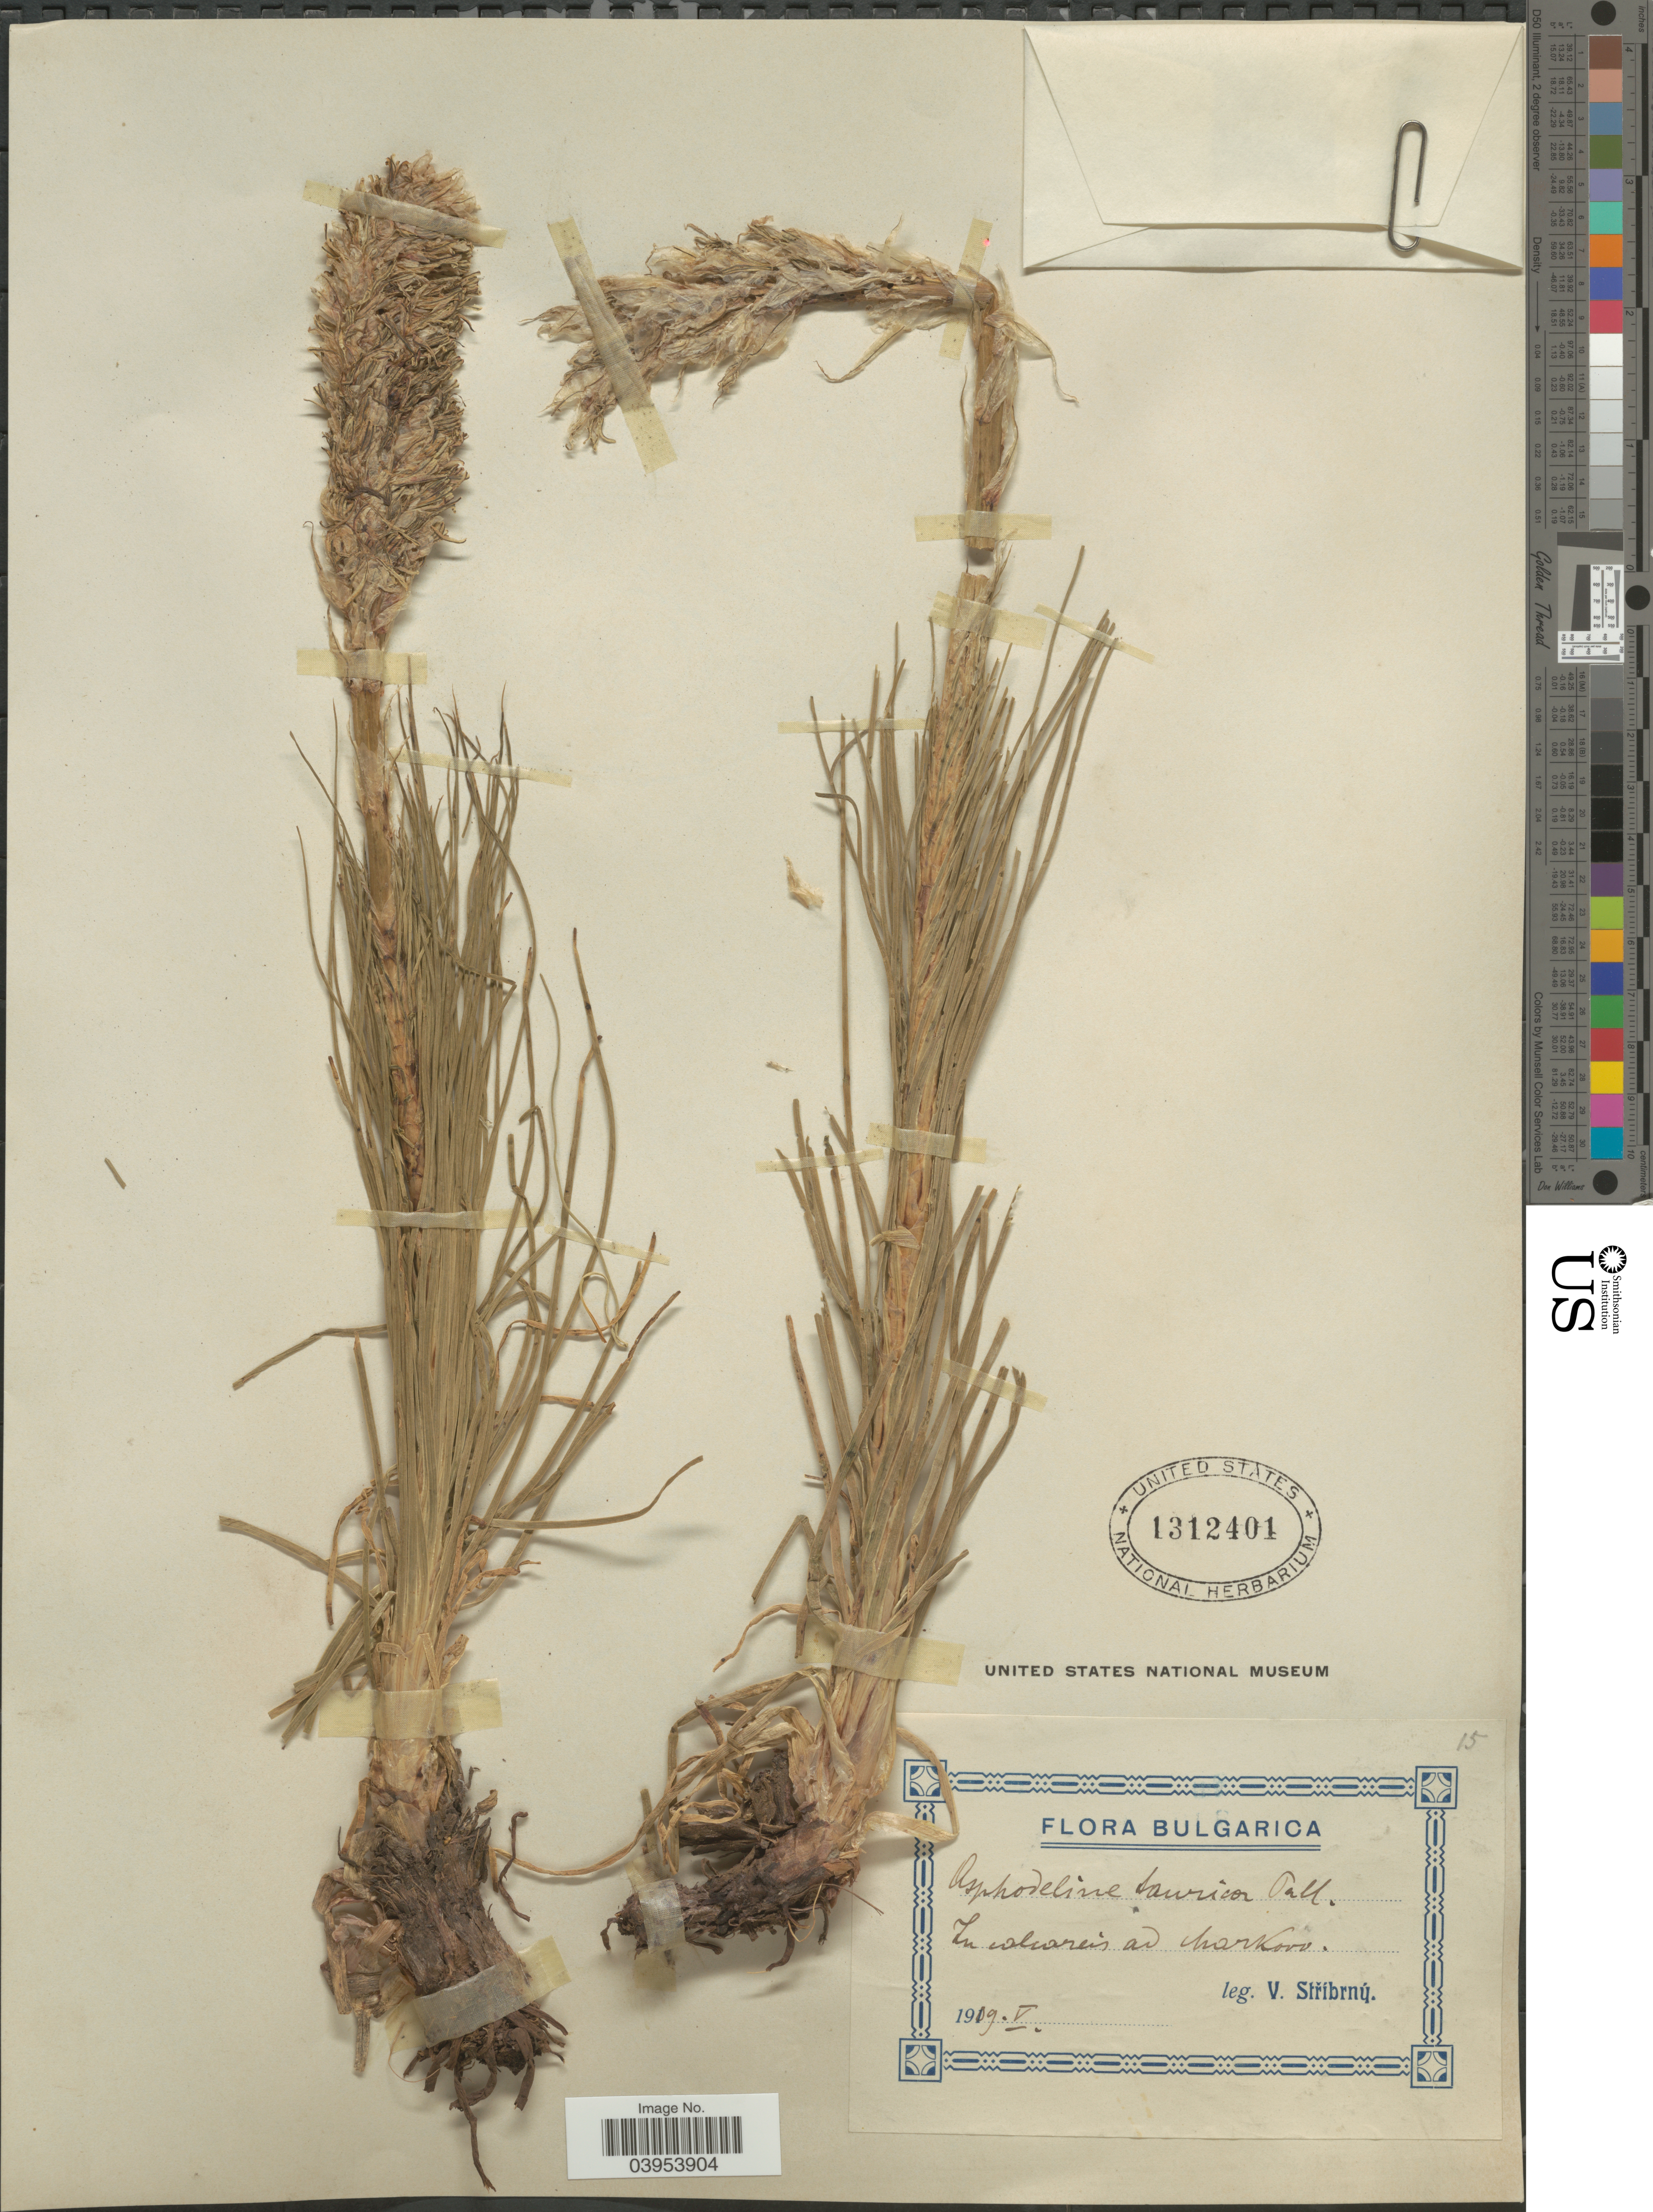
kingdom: Plantae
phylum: Tracheophyta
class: Liliopsida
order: Asparagales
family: Asphodelaceae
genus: Asphodeline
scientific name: Asphodeline taurica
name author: (Pall.) Endl.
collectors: V. Stribrny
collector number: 15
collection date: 1919-05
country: Bulgaria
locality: In calcareis ad Charkovo.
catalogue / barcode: US 1312401